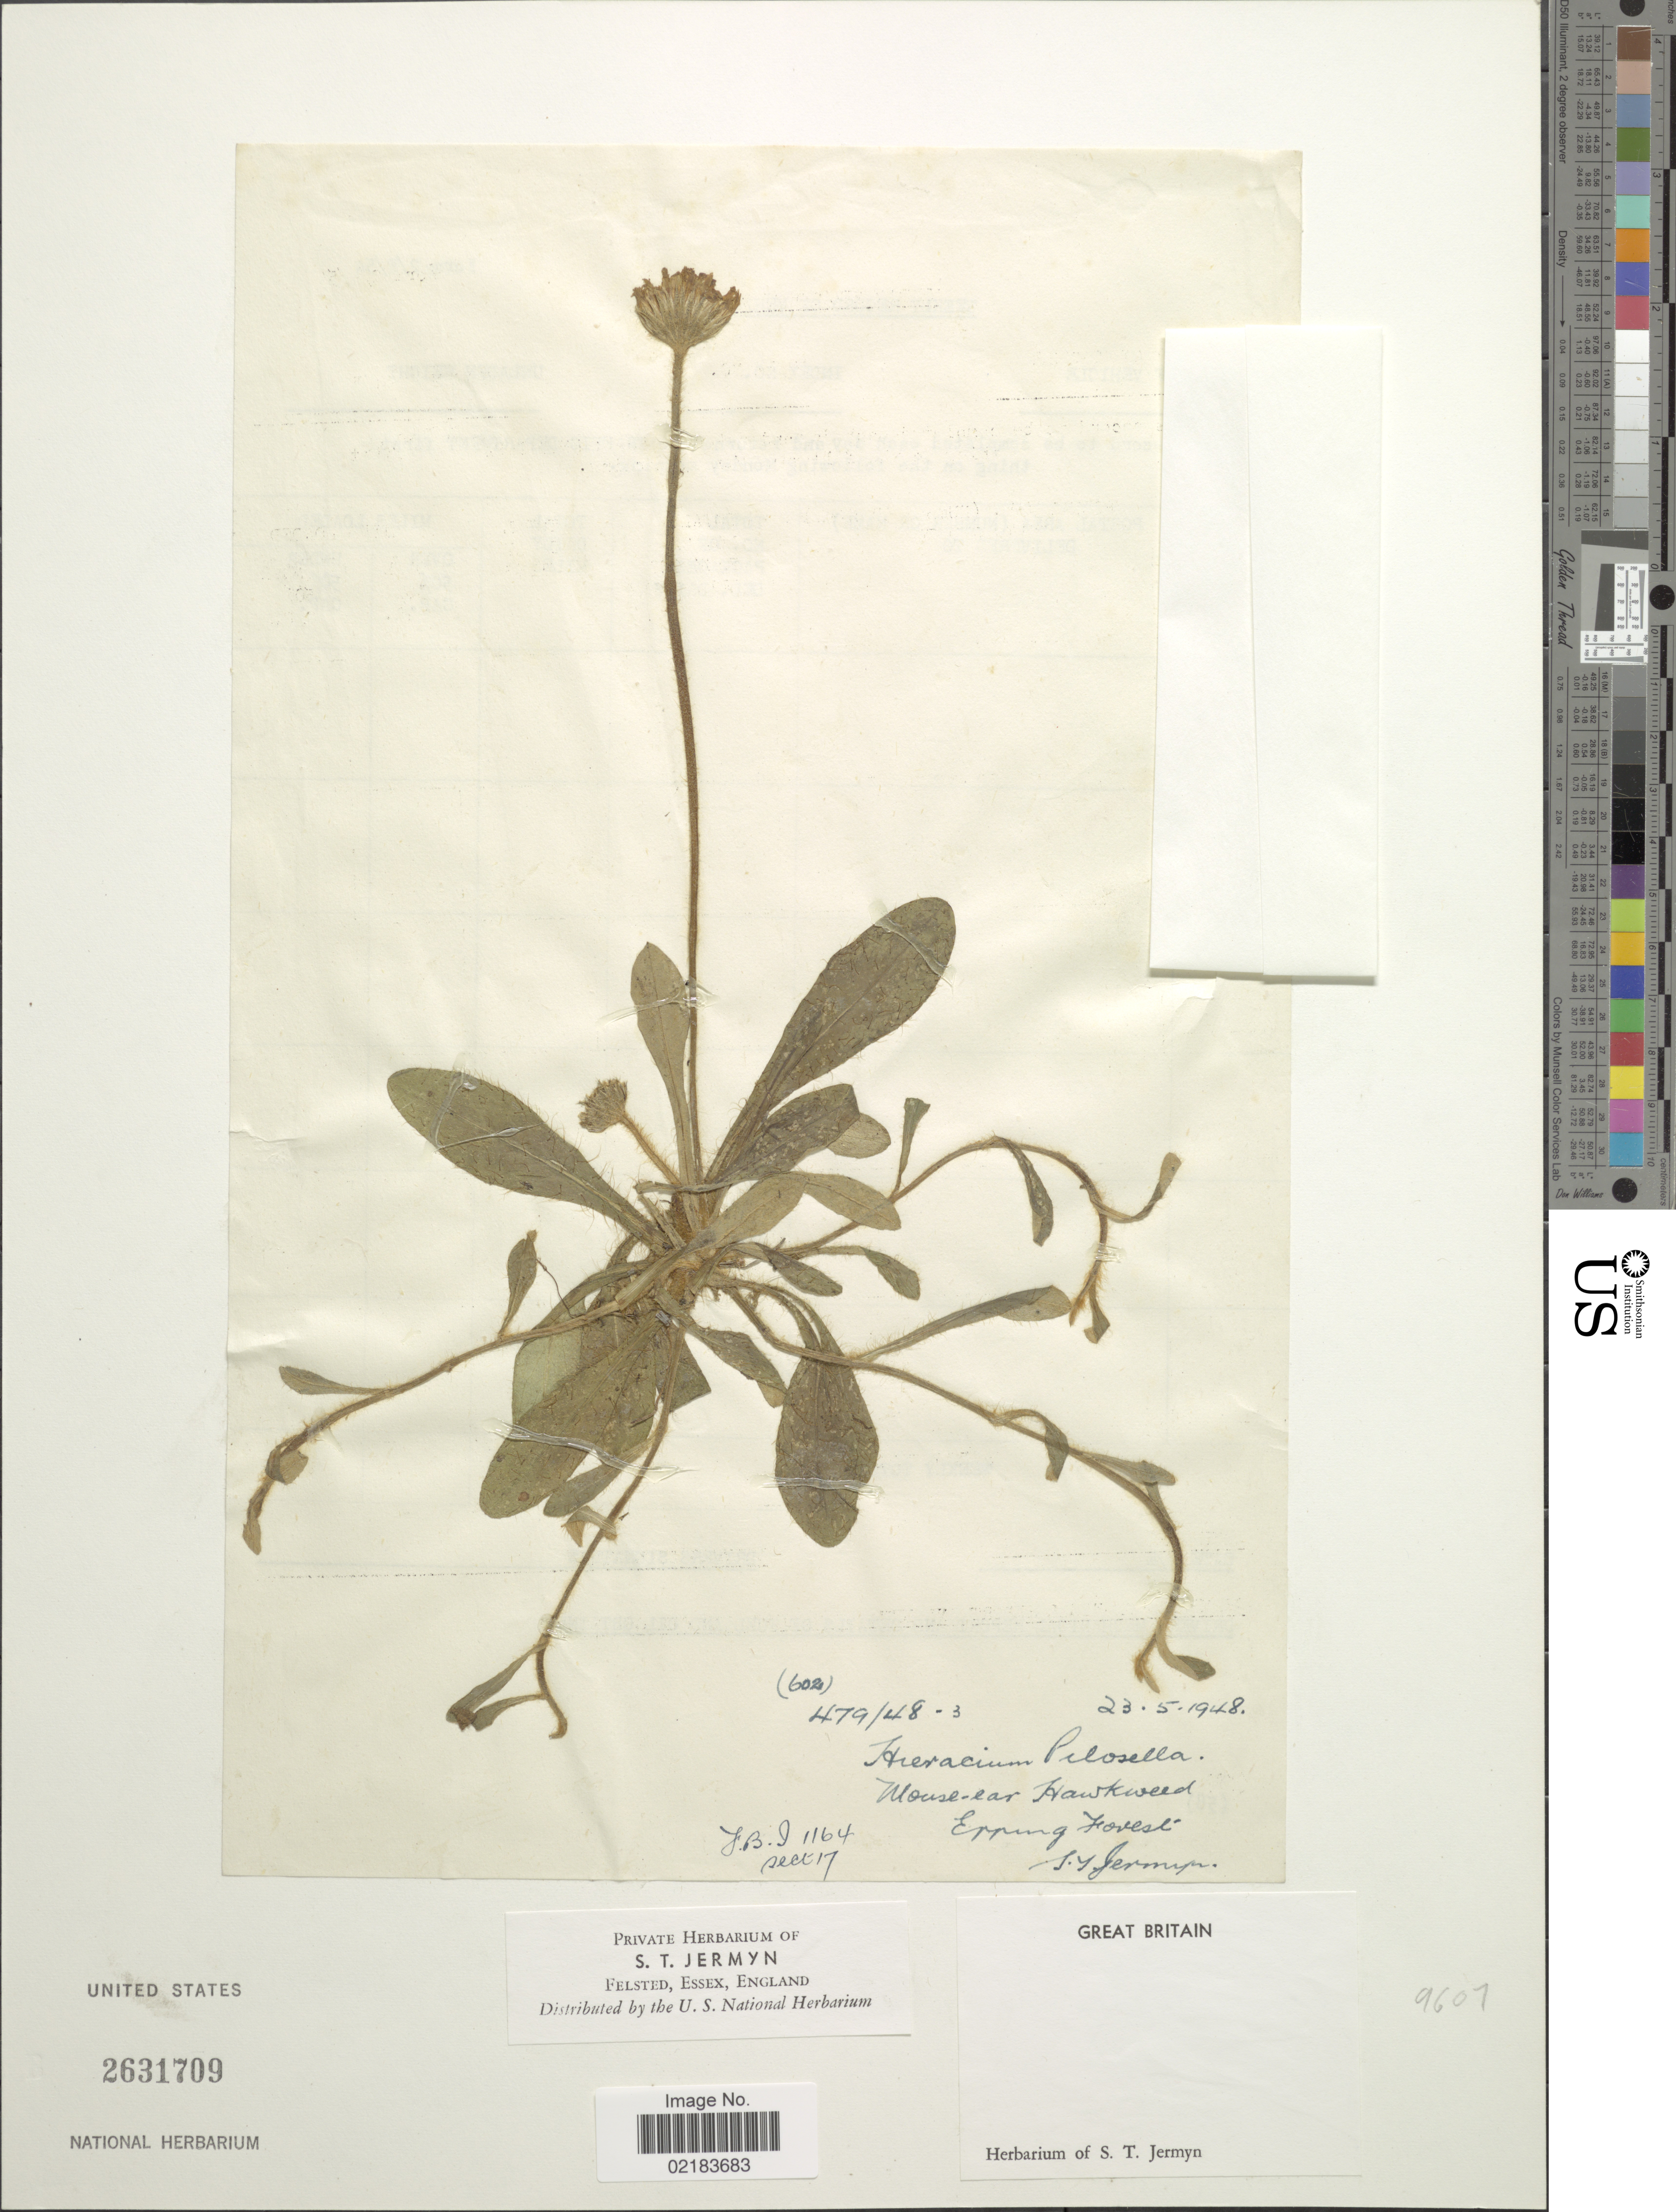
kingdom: Plantae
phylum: Tracheophyta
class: Magnoliopsida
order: Asterales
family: Asteraceae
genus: Pilosella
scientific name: Pilosella officinarum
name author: Vaill.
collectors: S. Jermyn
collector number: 479/48-3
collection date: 1948-05-23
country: United Kingdom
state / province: England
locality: Mouse-ear Hawkweed. Epping Forest. Great Britain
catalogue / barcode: US 2631709